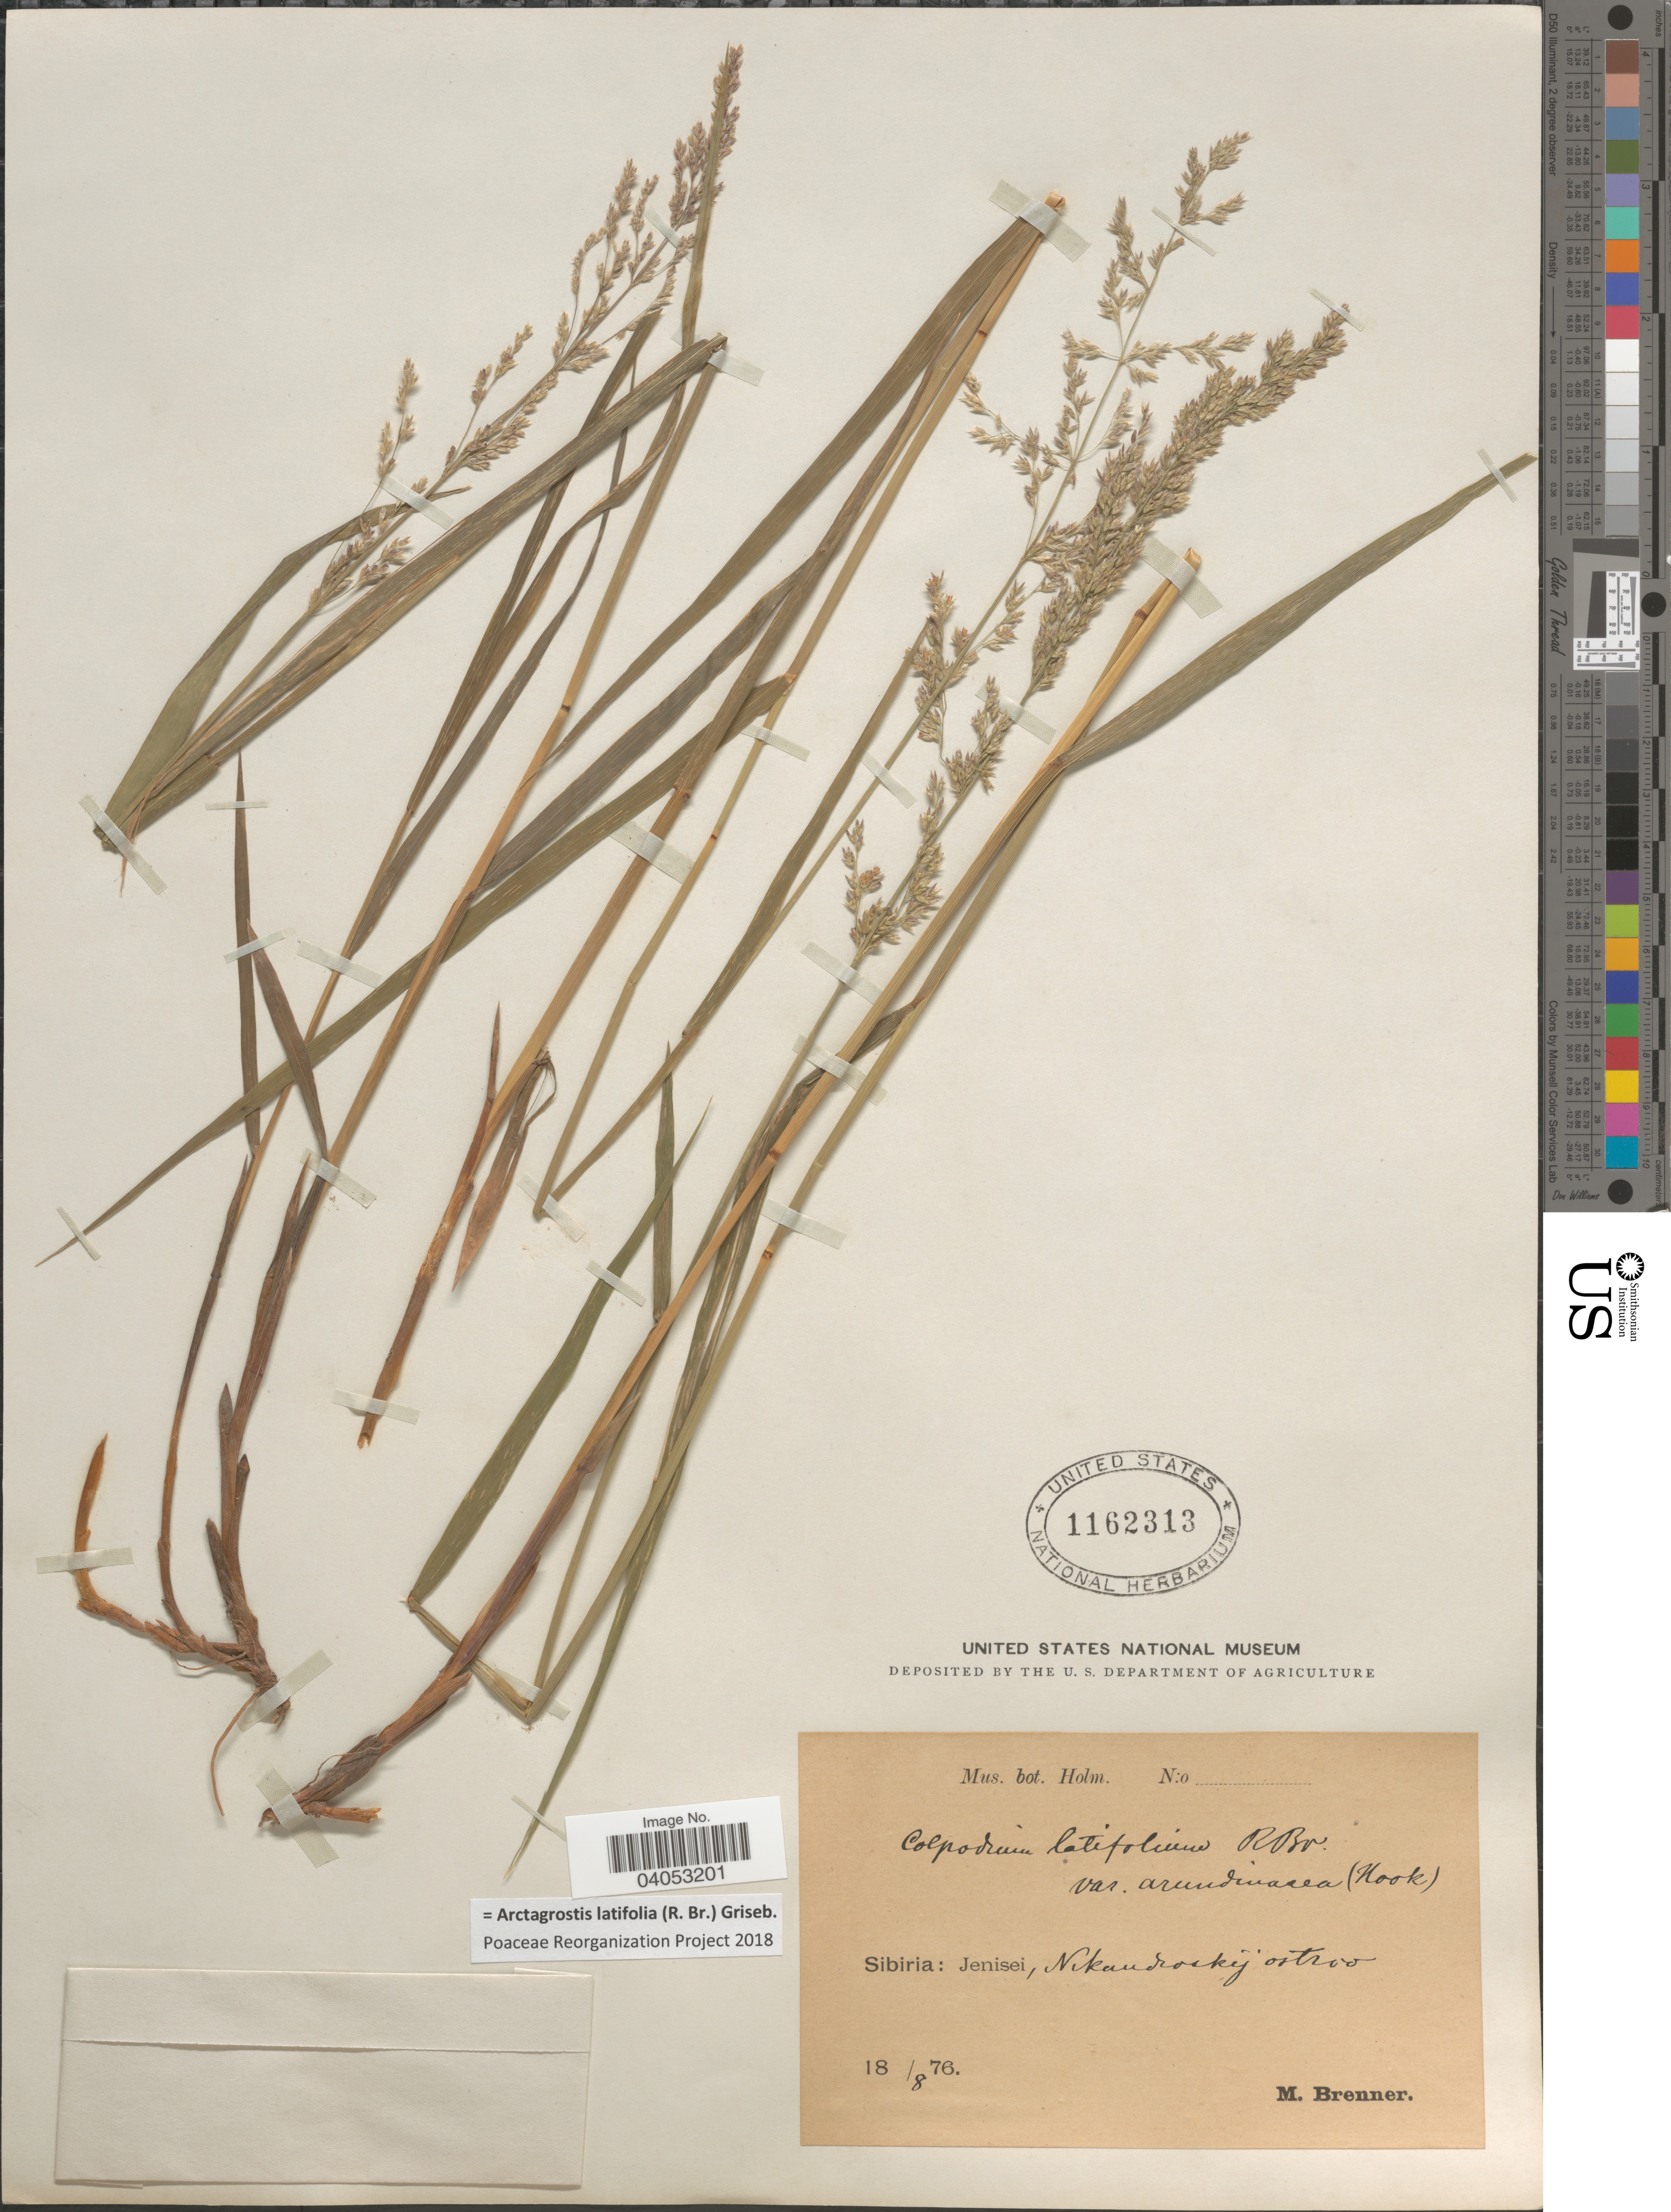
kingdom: Plantae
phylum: Tracheophyta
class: Liliopsida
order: Poales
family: Poaceae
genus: Arctagrostis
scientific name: Arctagrostis latifolia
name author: (R. Br.) Griseb.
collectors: M. Brenner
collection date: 1876-08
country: Russian Federation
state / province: Krasnoyarsk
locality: Sibiria: Jenisei, Nikandroskij ostrov.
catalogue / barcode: US 1162313